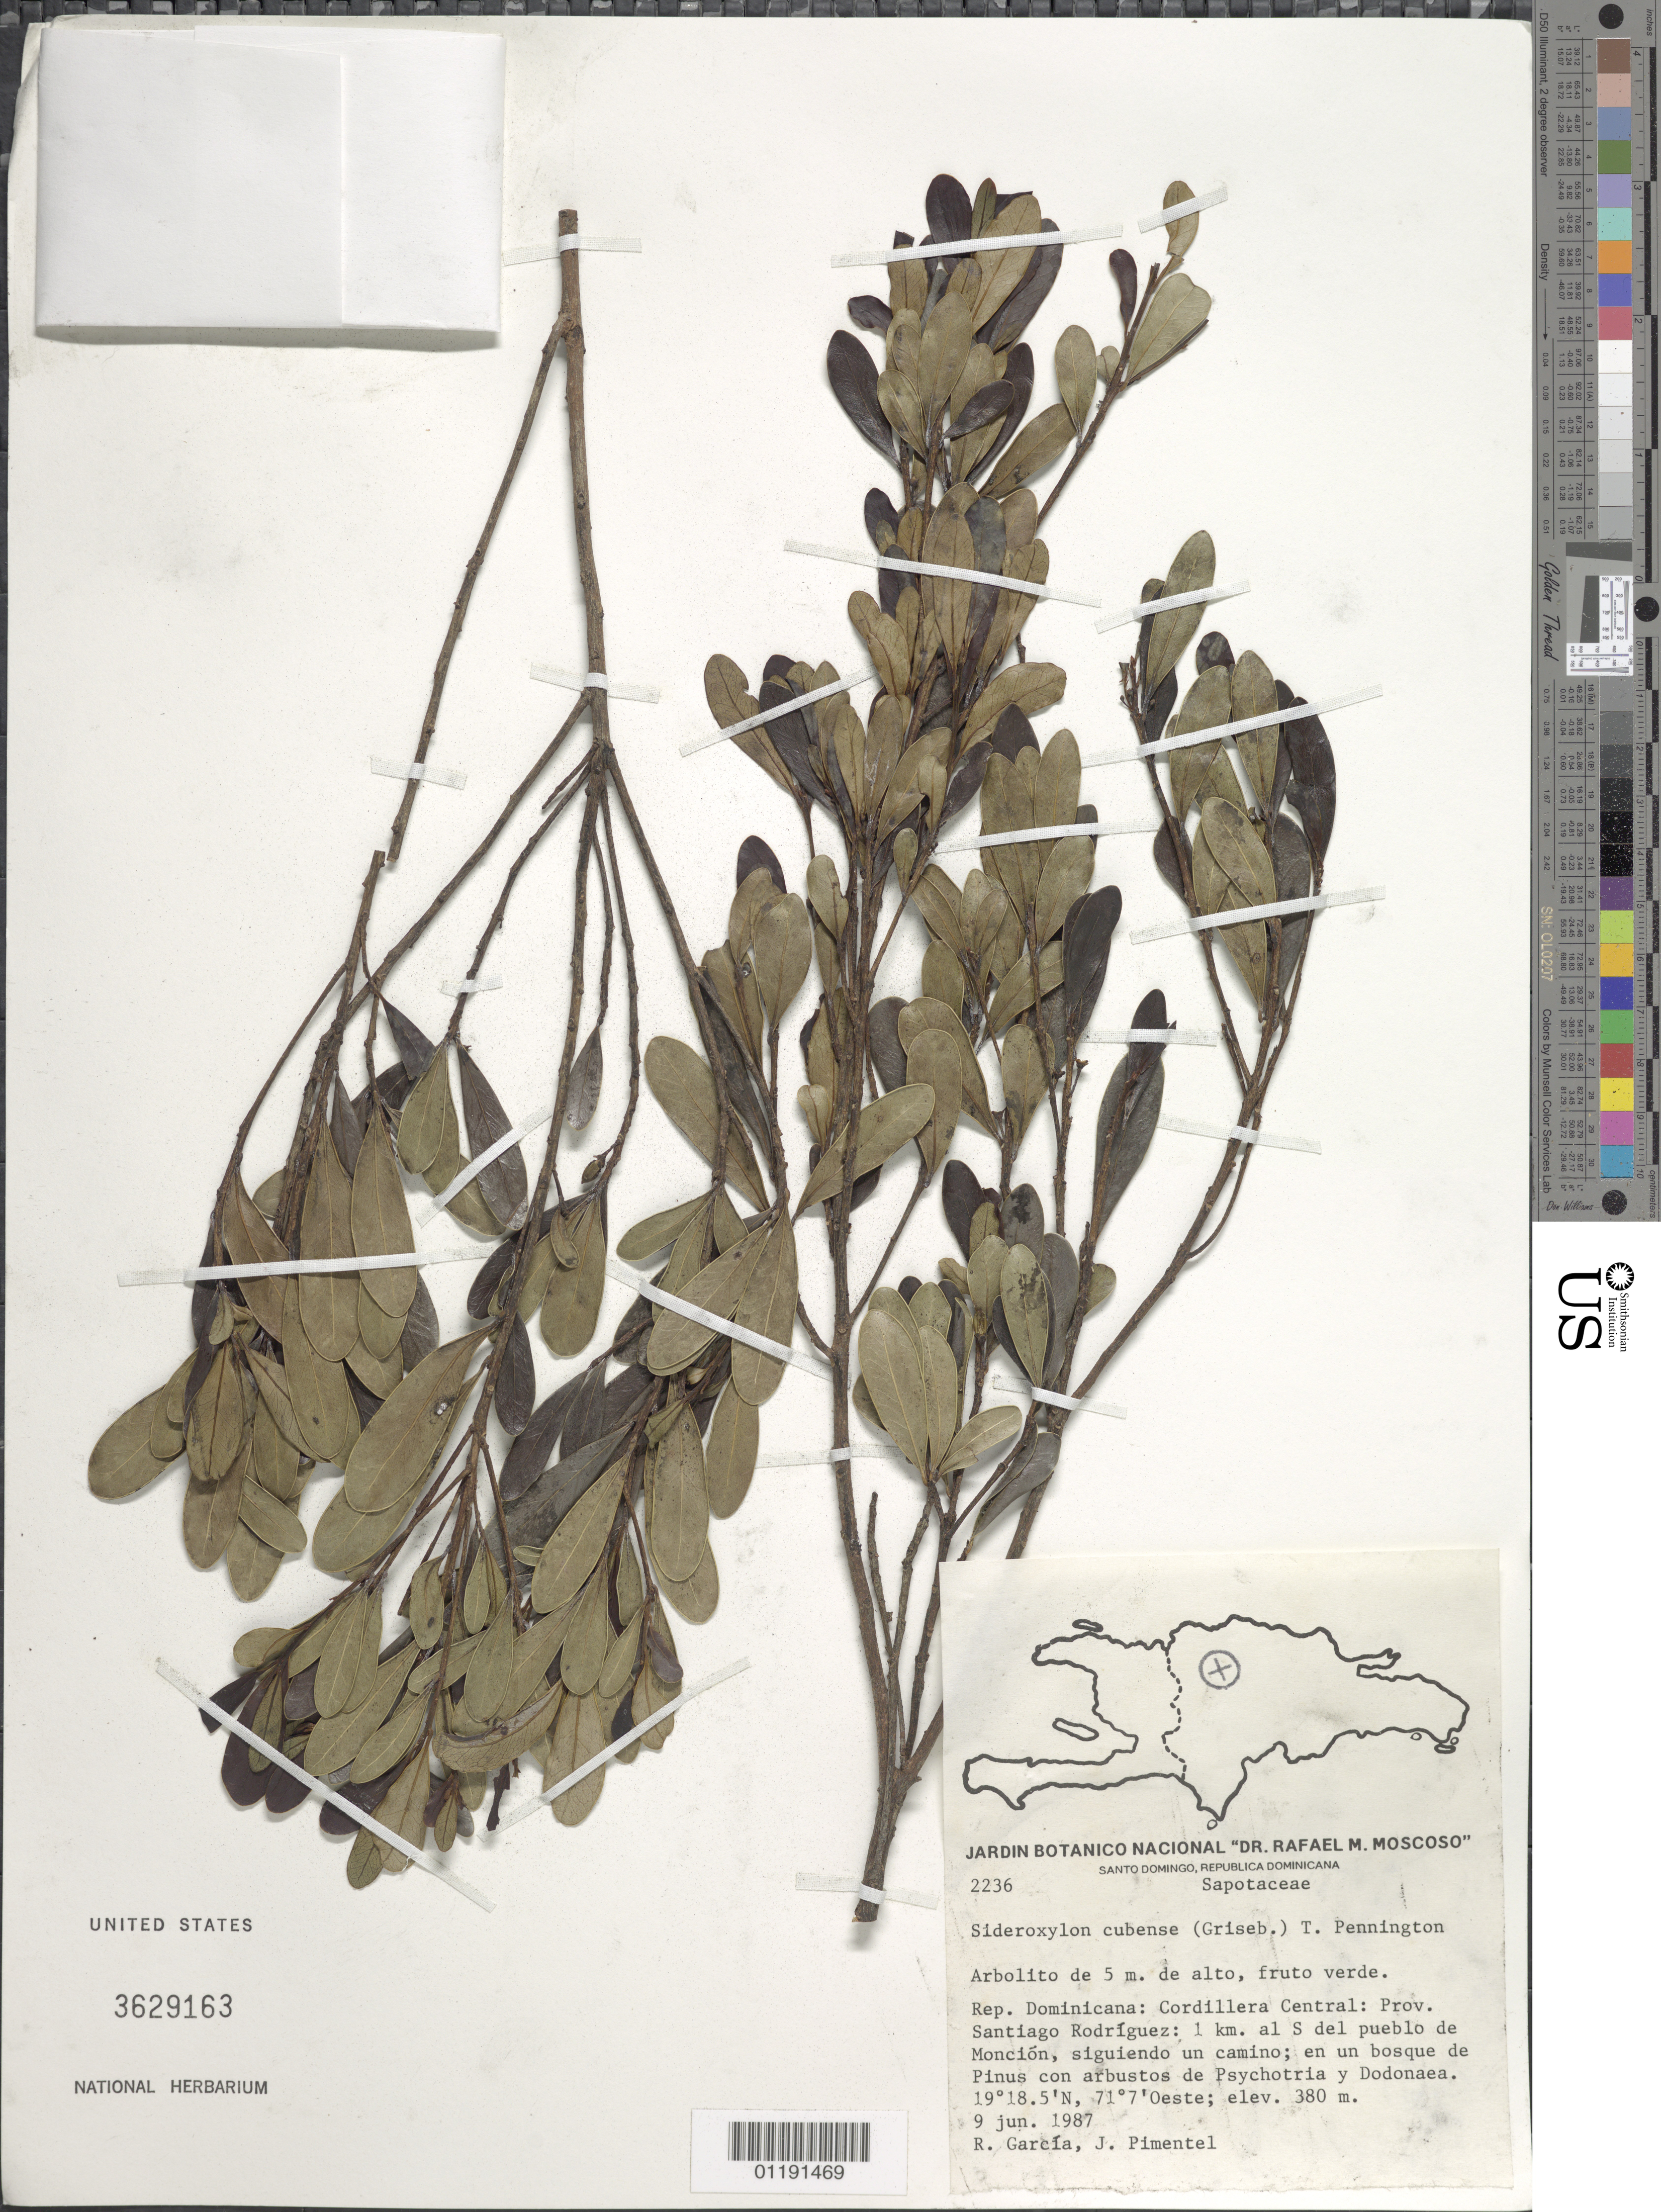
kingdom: Plantae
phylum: Tracheophyta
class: Magnoliopsida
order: Ericales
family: Sapotaceae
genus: Sideroxylon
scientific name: Sideroxylon cubense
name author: (Griseb.) T.D. Penn.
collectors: R. G. García & J. Pimentel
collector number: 2236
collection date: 1987-06-09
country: Dominican Republic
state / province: Santiago Rodriguez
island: Hispaniola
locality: Cordillera Central: 1 km. S of the town of Monción, following a path.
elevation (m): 380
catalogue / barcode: US 3629163